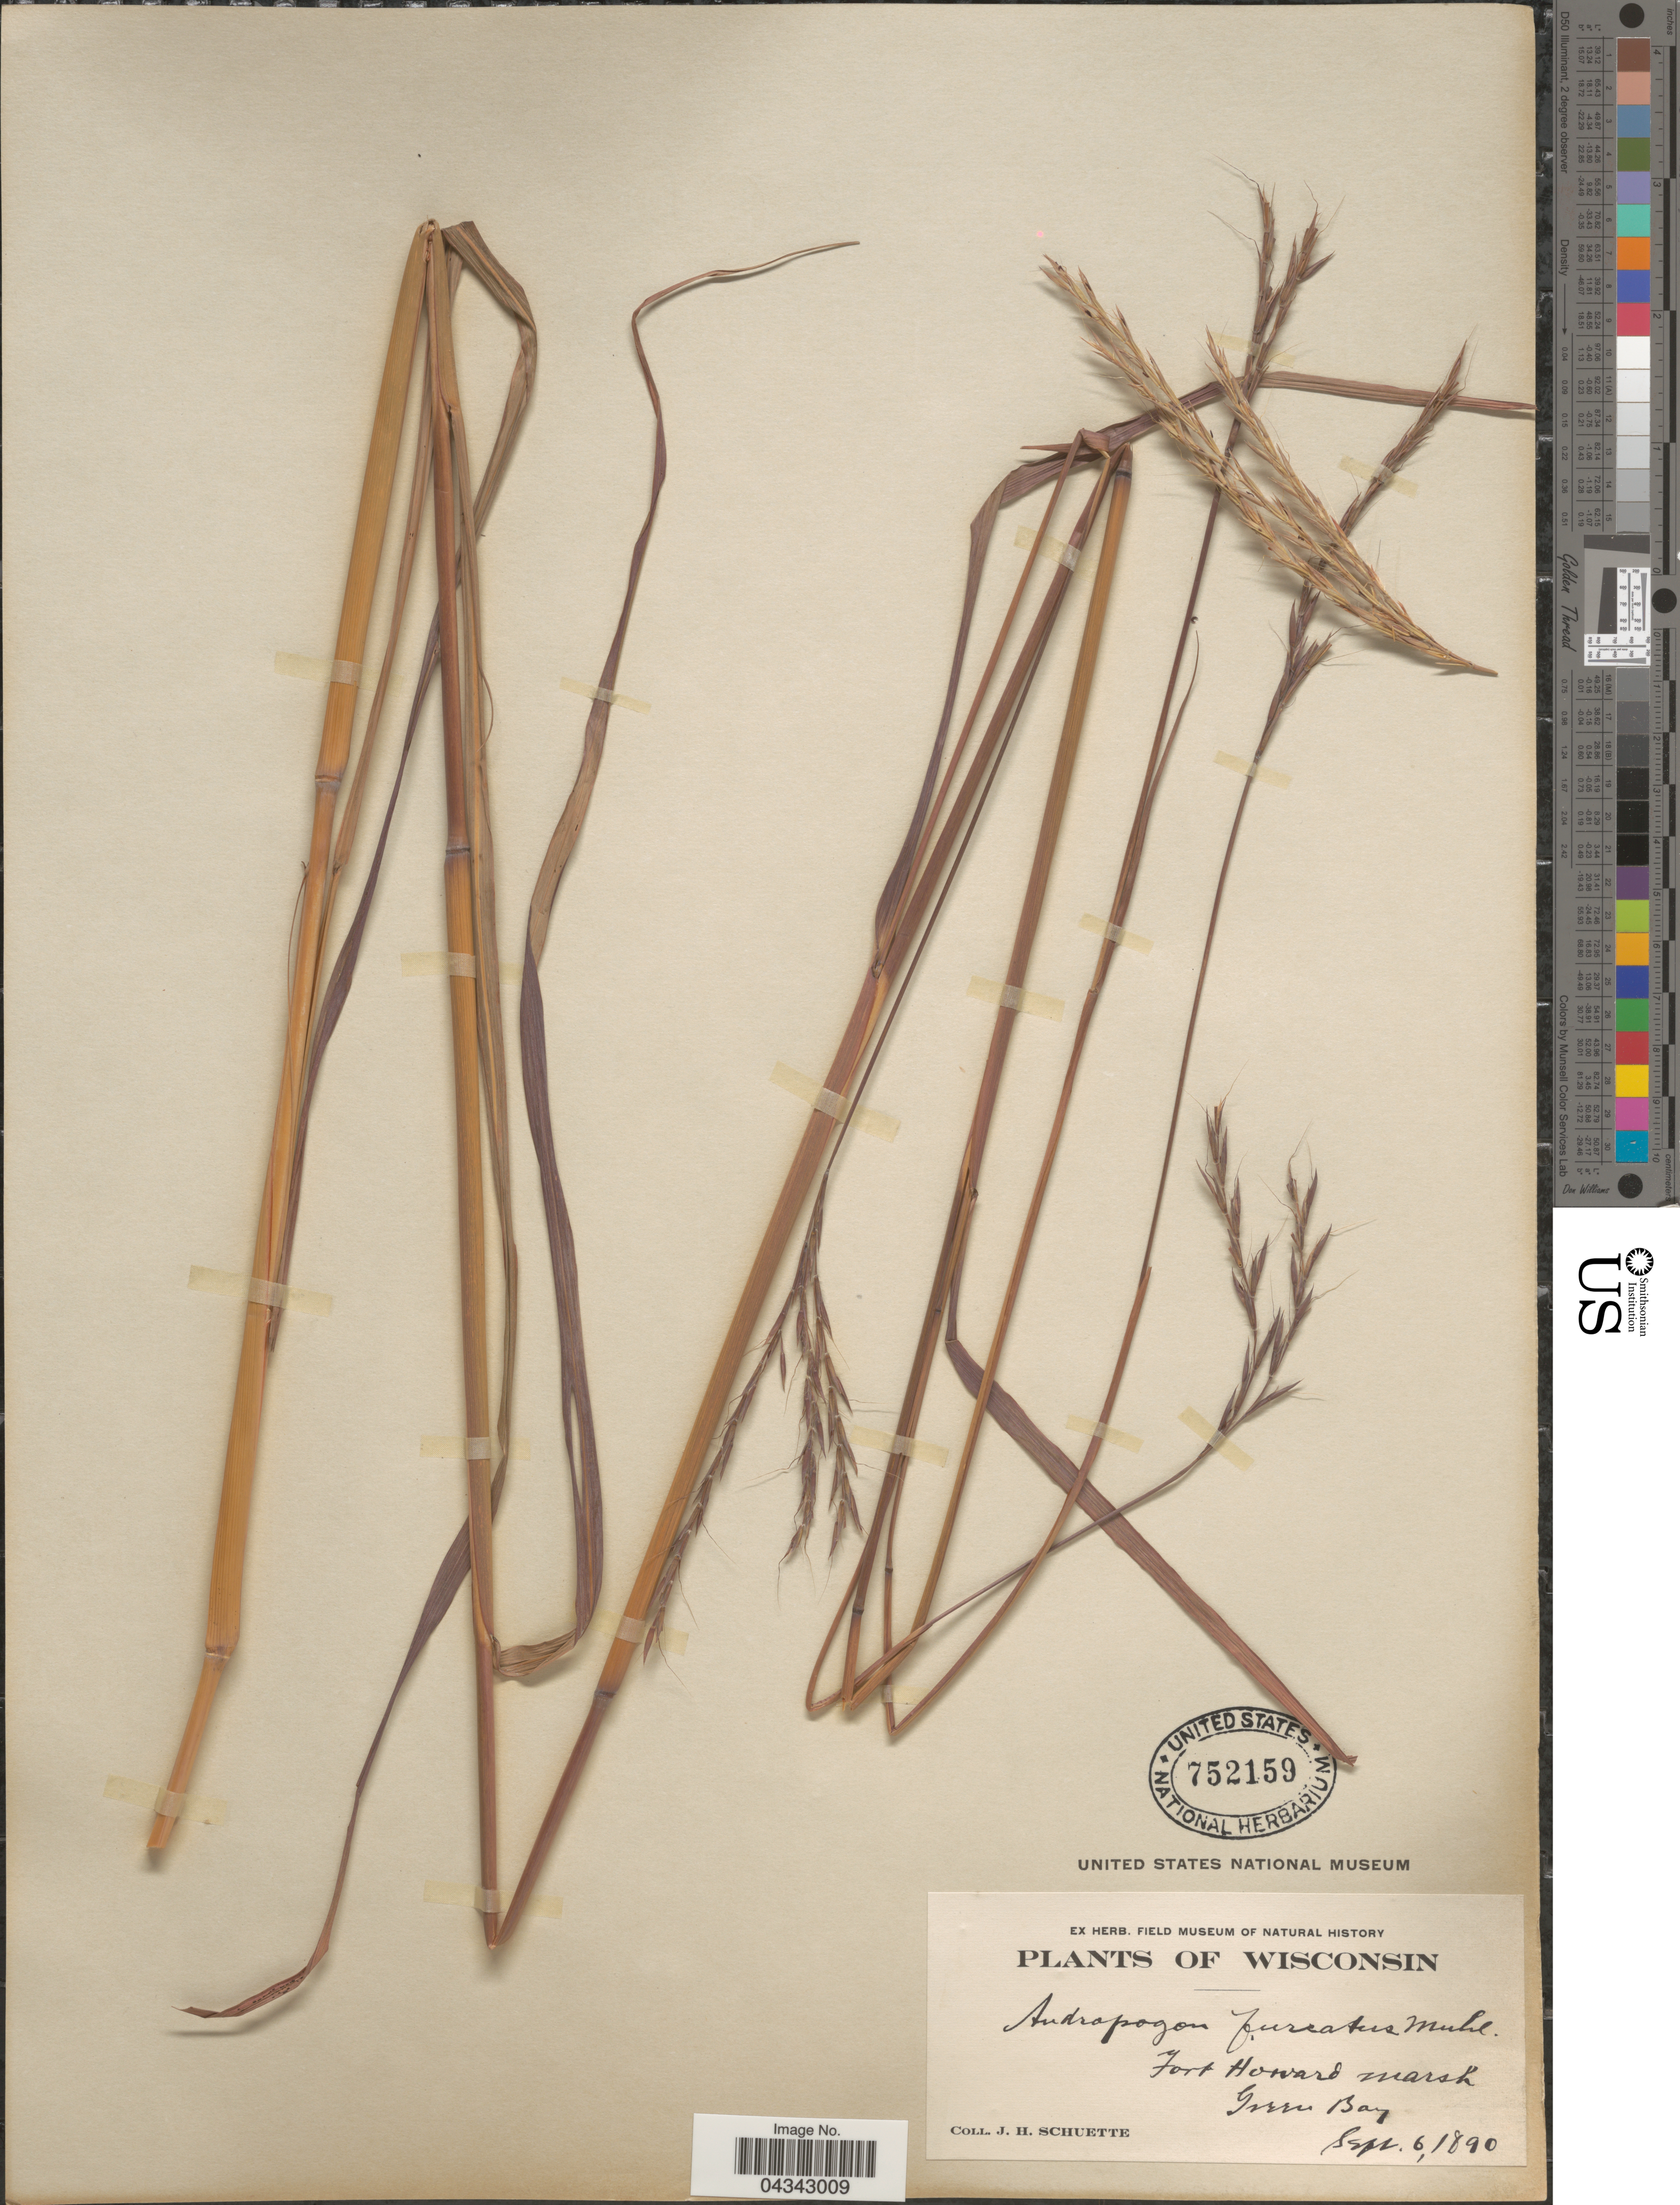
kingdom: Plantae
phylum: Tracheophyta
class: Liliopsida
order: Poales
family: Poaceae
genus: Andropogon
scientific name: Andropogon gerardii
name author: Vitman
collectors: J. H. Schuette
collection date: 1890-09-06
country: United States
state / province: Wisconsin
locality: Fort Howard marsh. Green Bay.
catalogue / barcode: US 752159